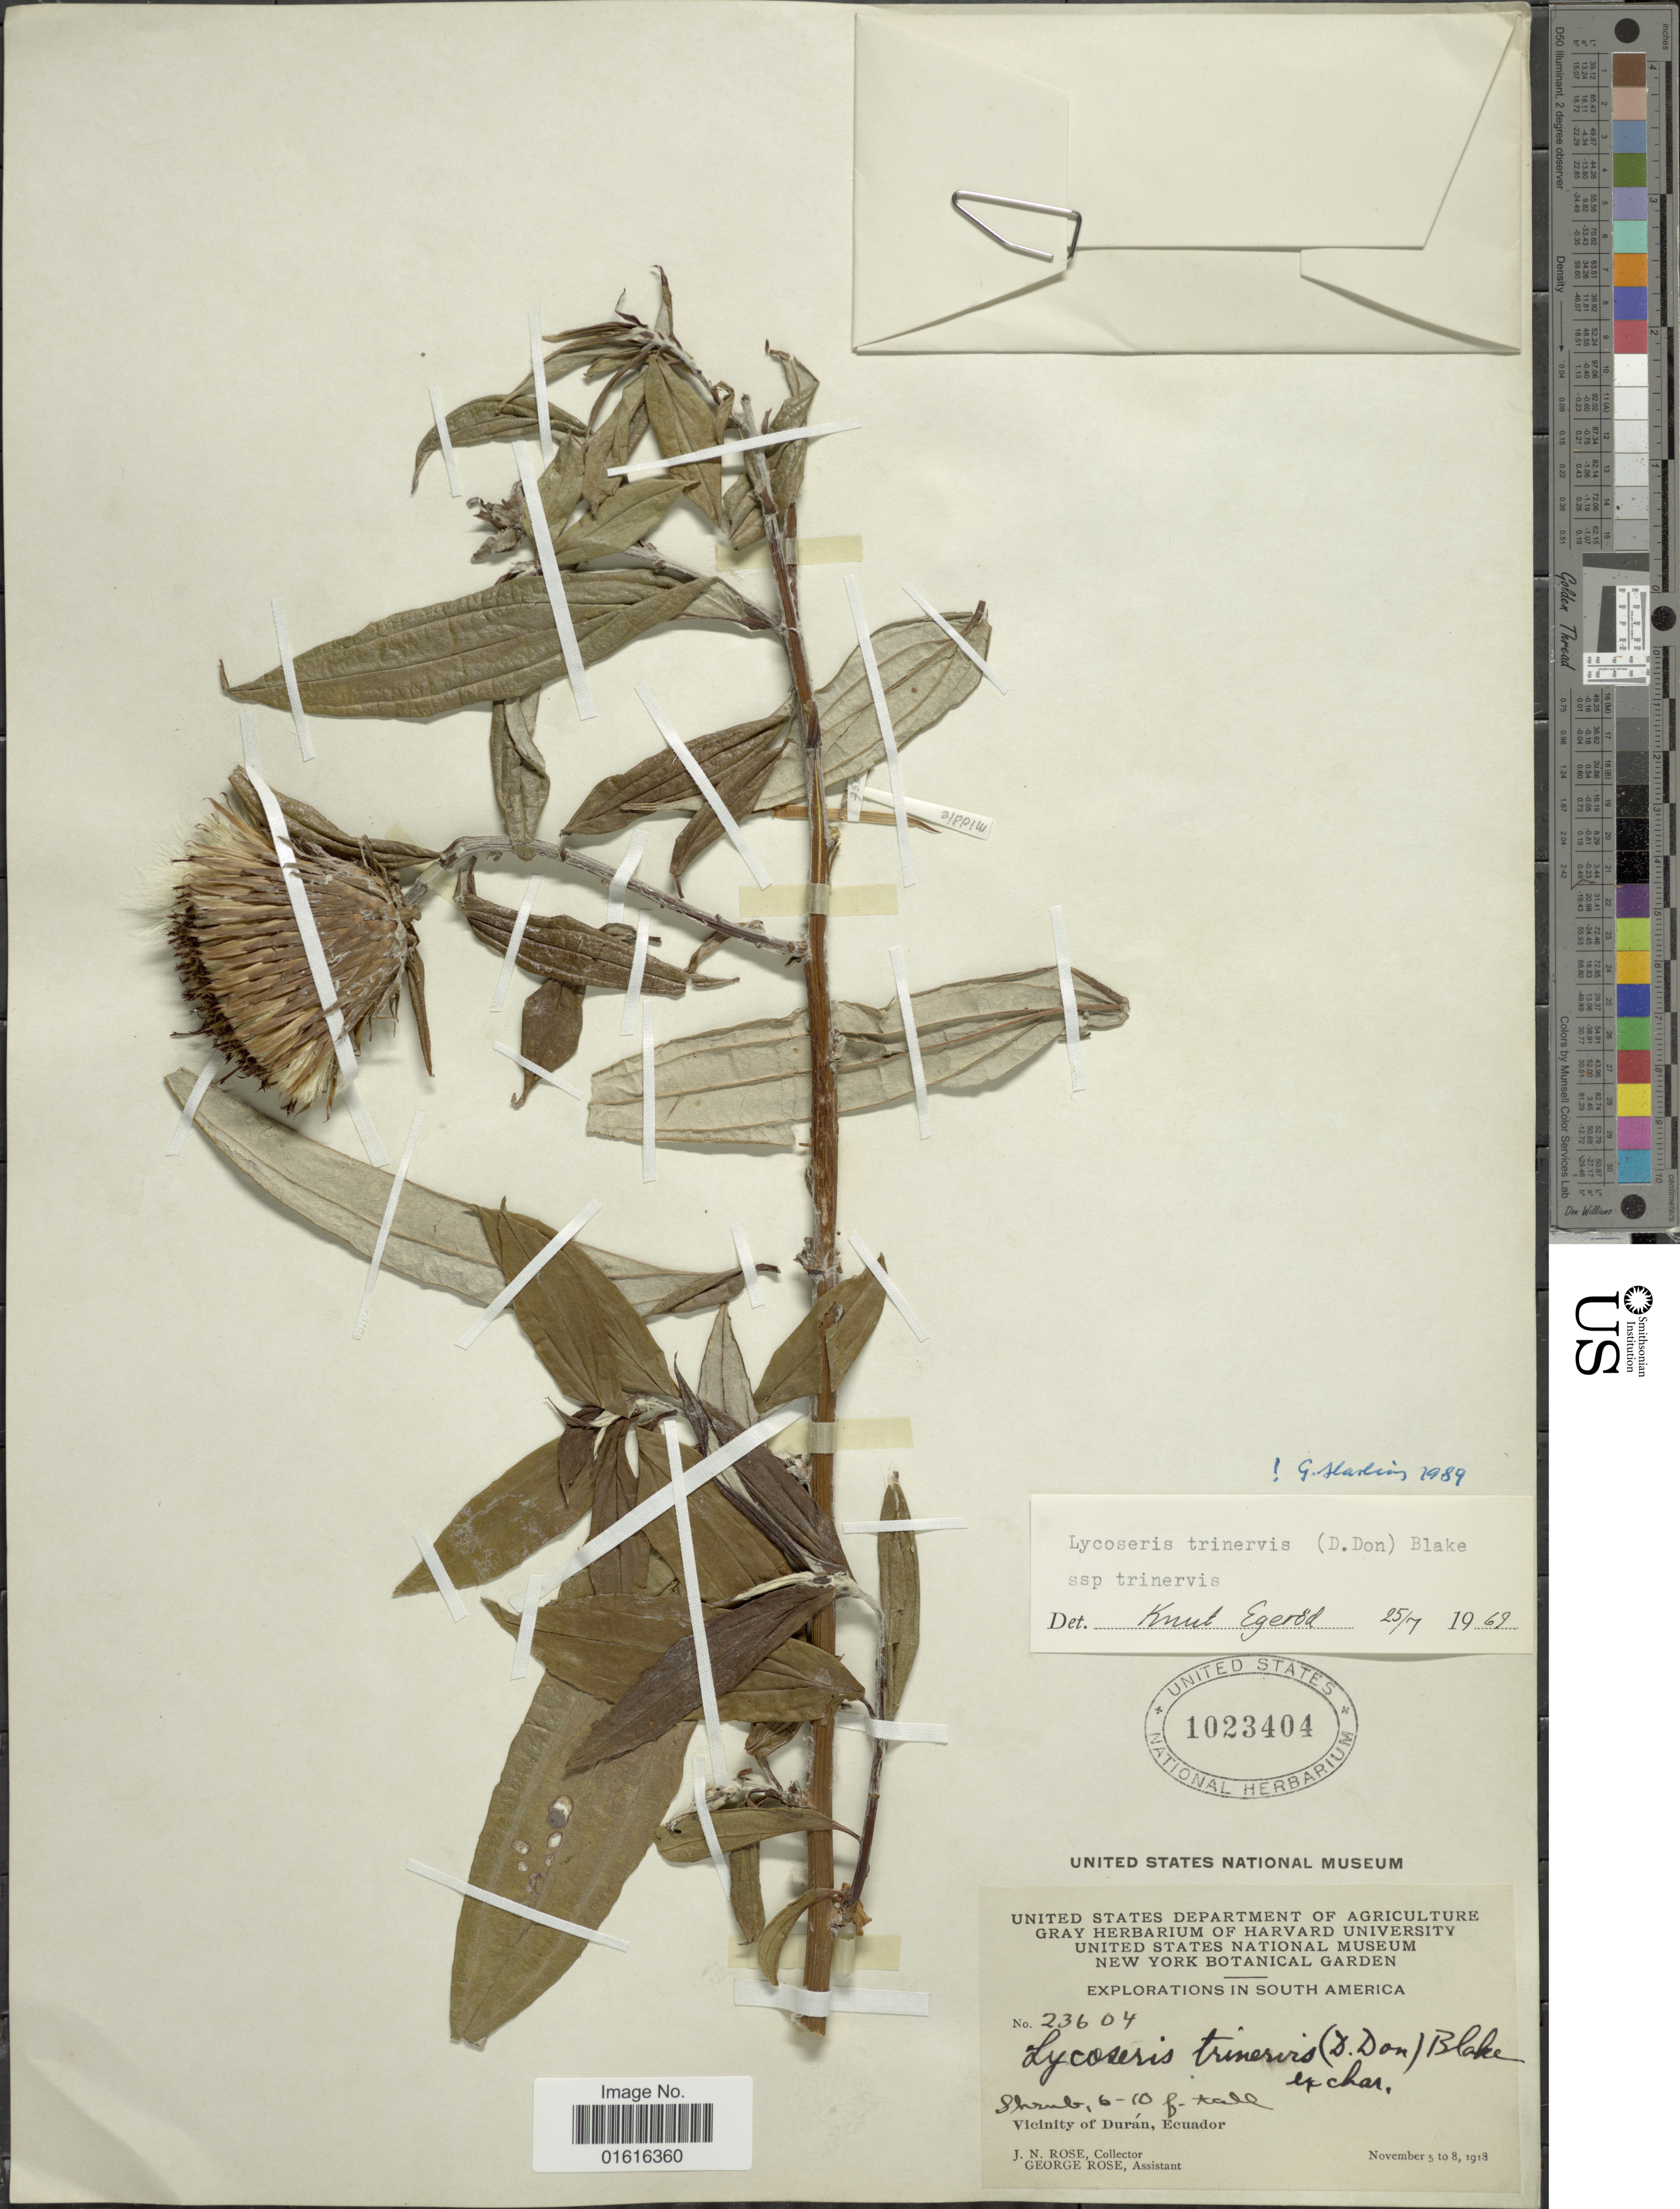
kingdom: Plantae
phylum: Tracheophyta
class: Magnoliopsida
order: Asterales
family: Asteraceae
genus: Lycoseris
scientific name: Lycoseris trinervis subsp. trinervis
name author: (D. Don) S.F. Blake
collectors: J. N. Rose & G. Rose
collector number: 23604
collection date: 1918-11-05/1918-11-08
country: Ecuador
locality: Vicinity of Duran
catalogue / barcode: US 1023404